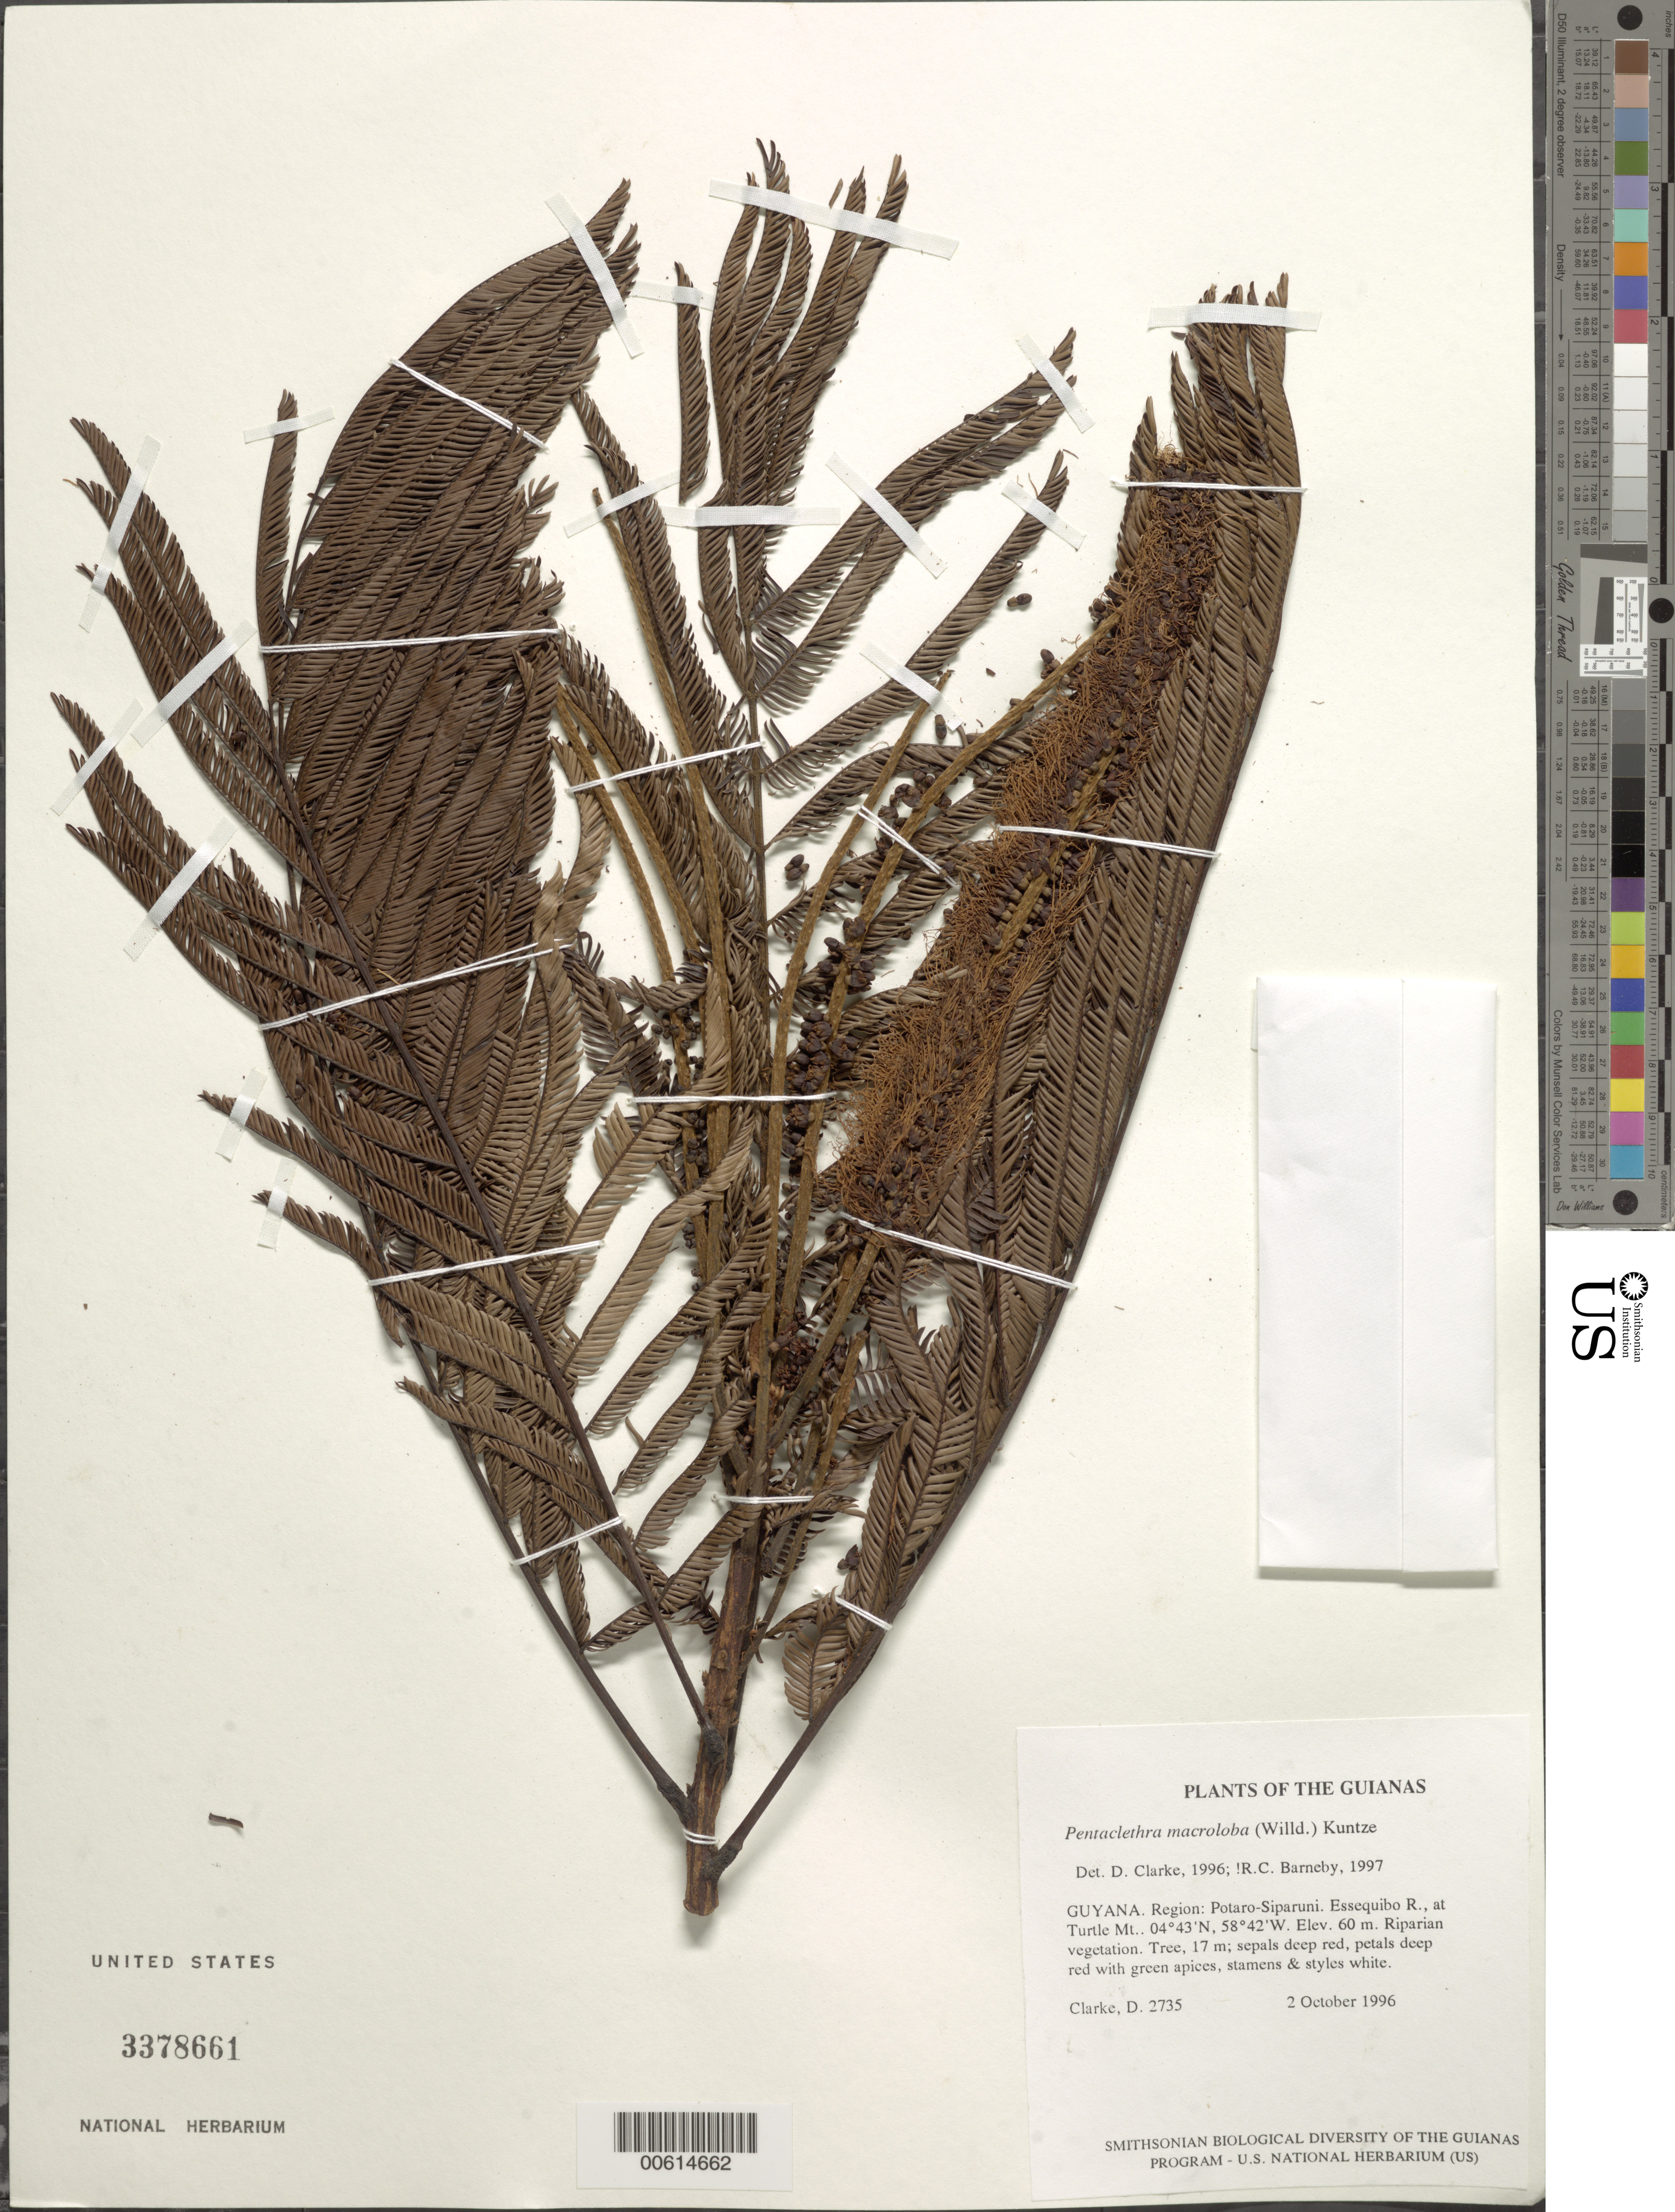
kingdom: Plantae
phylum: Tracheophyta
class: Magnoliopsida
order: Fabales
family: Fabaceae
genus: Pentaclethra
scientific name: Pentaclethra macroloba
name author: (Willd.) Kuntze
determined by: Barneby, Rupert C., (NY)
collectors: H. D. Clarke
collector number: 2735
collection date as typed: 2 October 1996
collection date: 1996-10-02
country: Guyana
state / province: Potaro-Siparuni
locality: Iwokrama International Rainforest Reserve; Essequibo R., at Turtle Mt.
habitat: Riparian vegetation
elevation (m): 60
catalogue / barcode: US 3378661